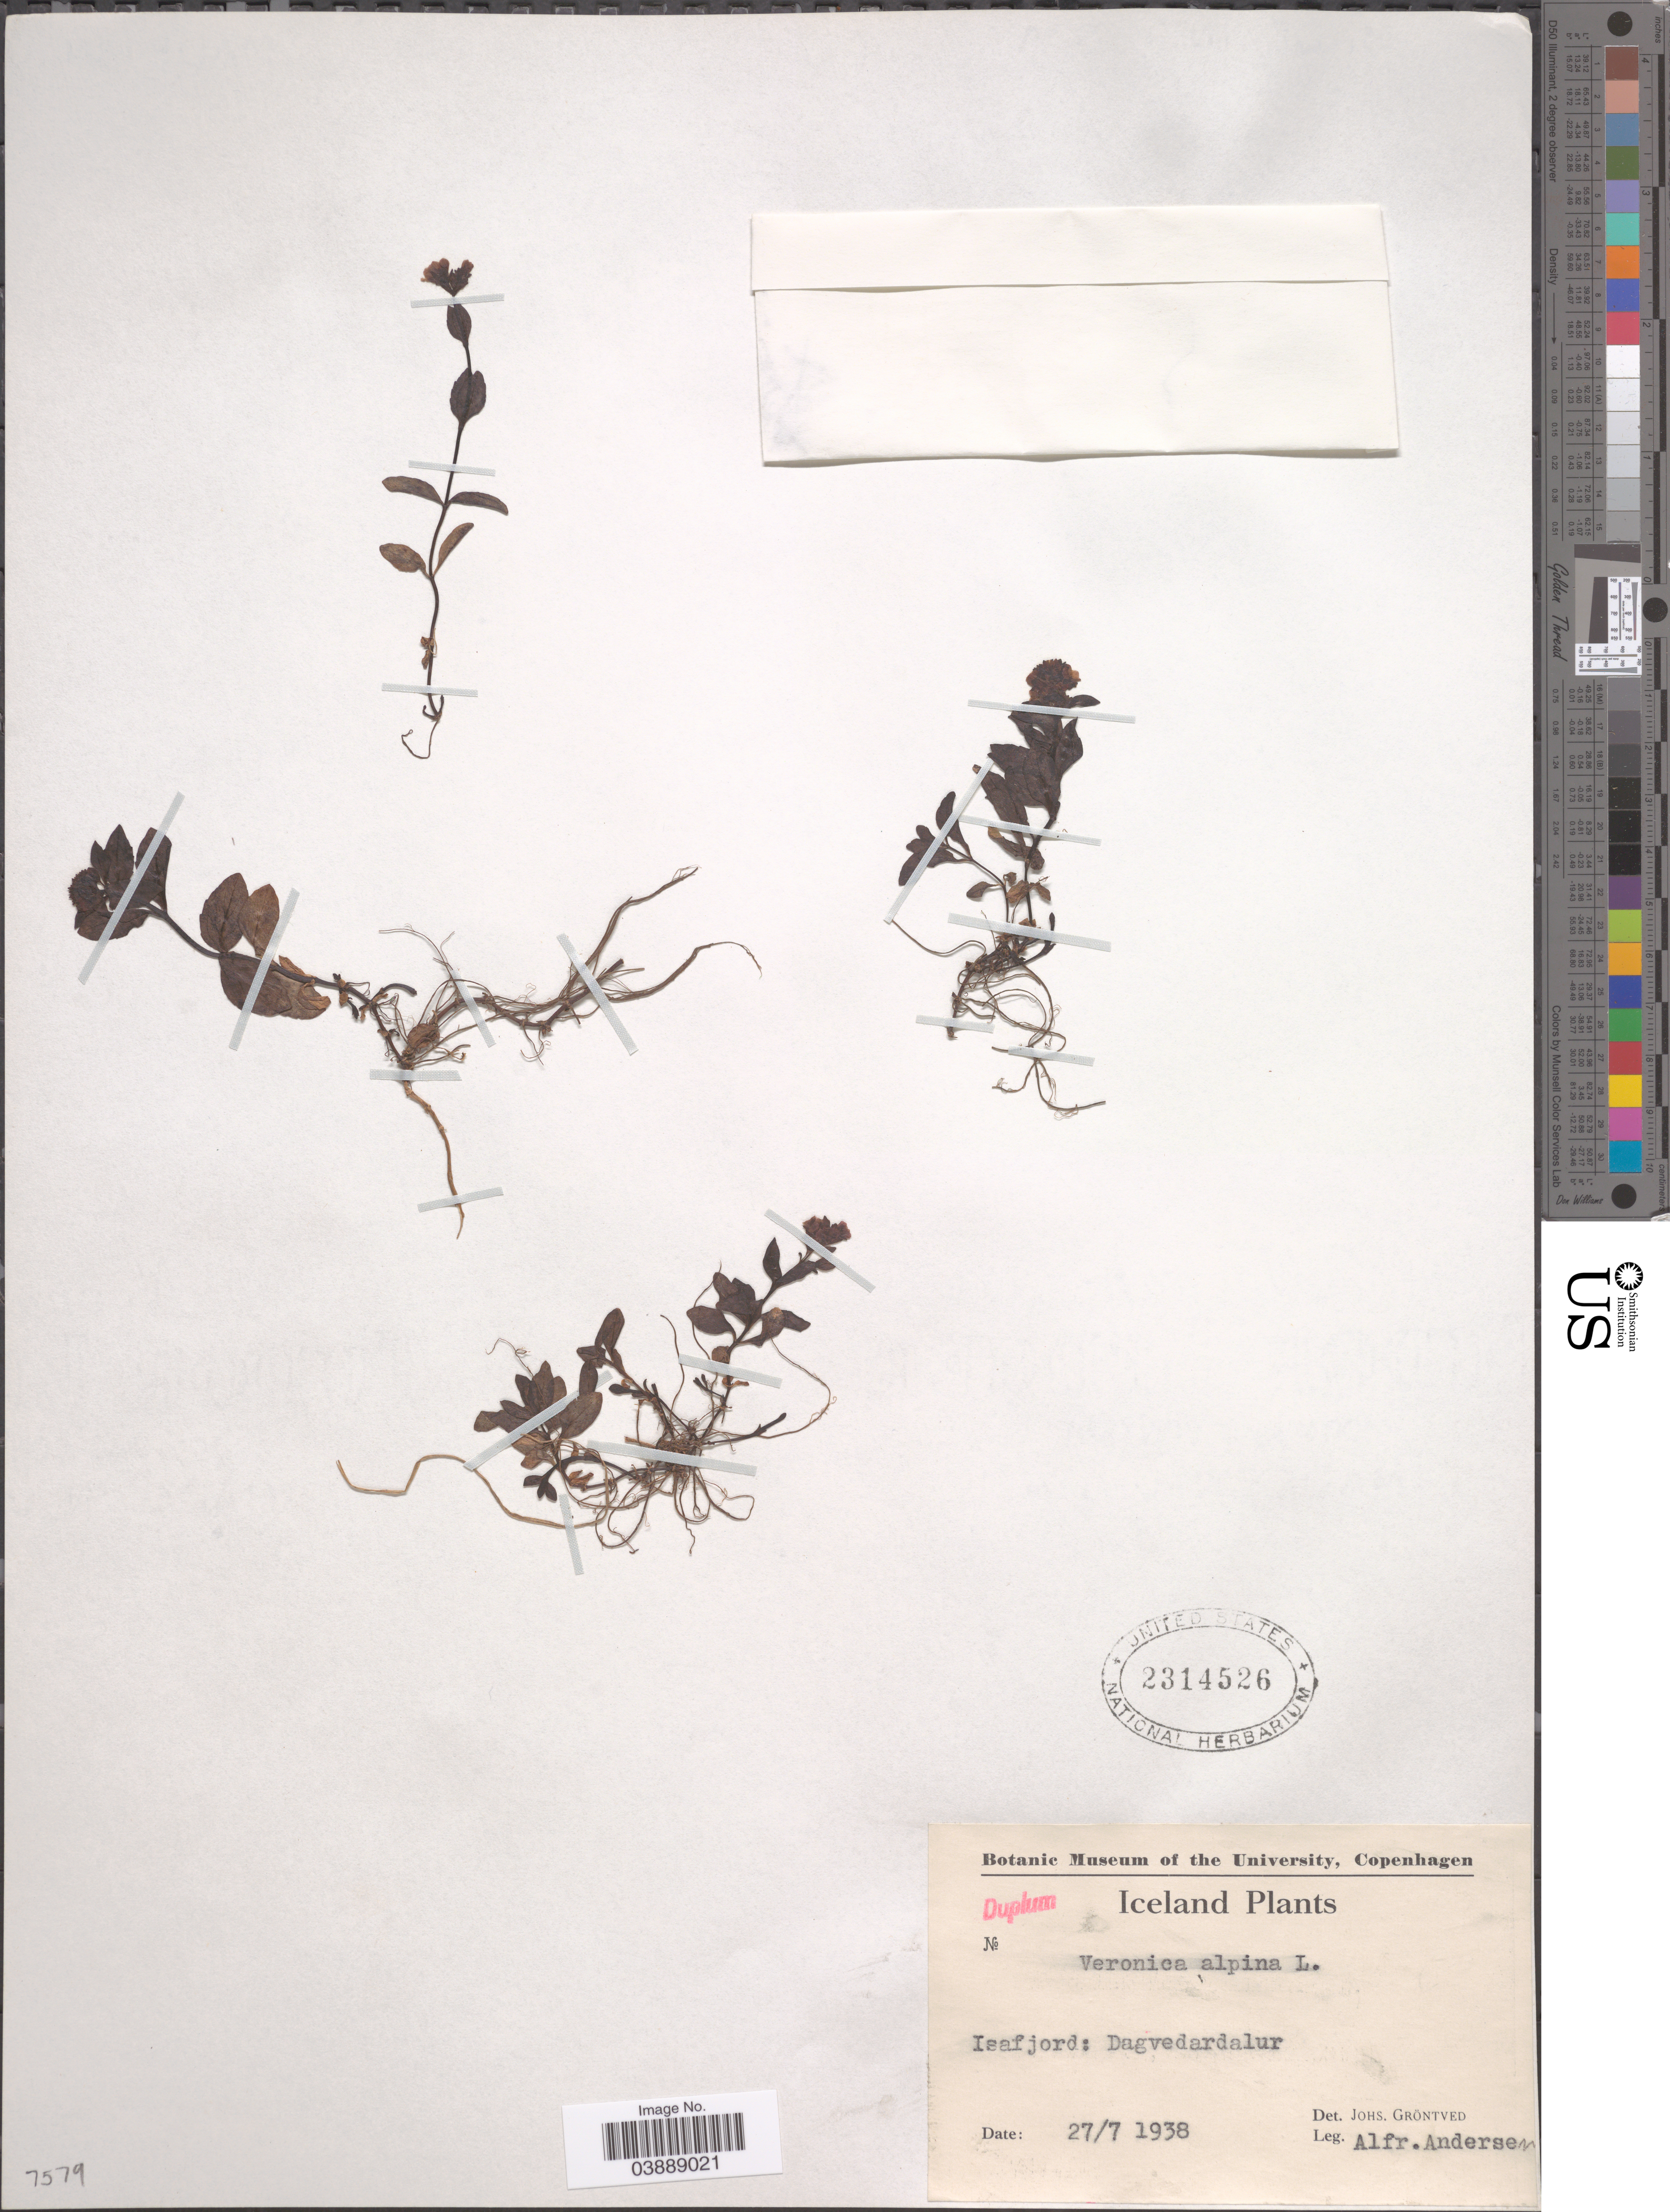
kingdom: Plantae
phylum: Tracheophyta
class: Magnoliopsida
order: Lamiales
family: Plantaginaceae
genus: Veronica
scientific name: Veronica alpina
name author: L.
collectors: A. Andersen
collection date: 1938-07-27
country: Iceland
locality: Isafjord: Dagvedardalur.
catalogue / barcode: US 2314526